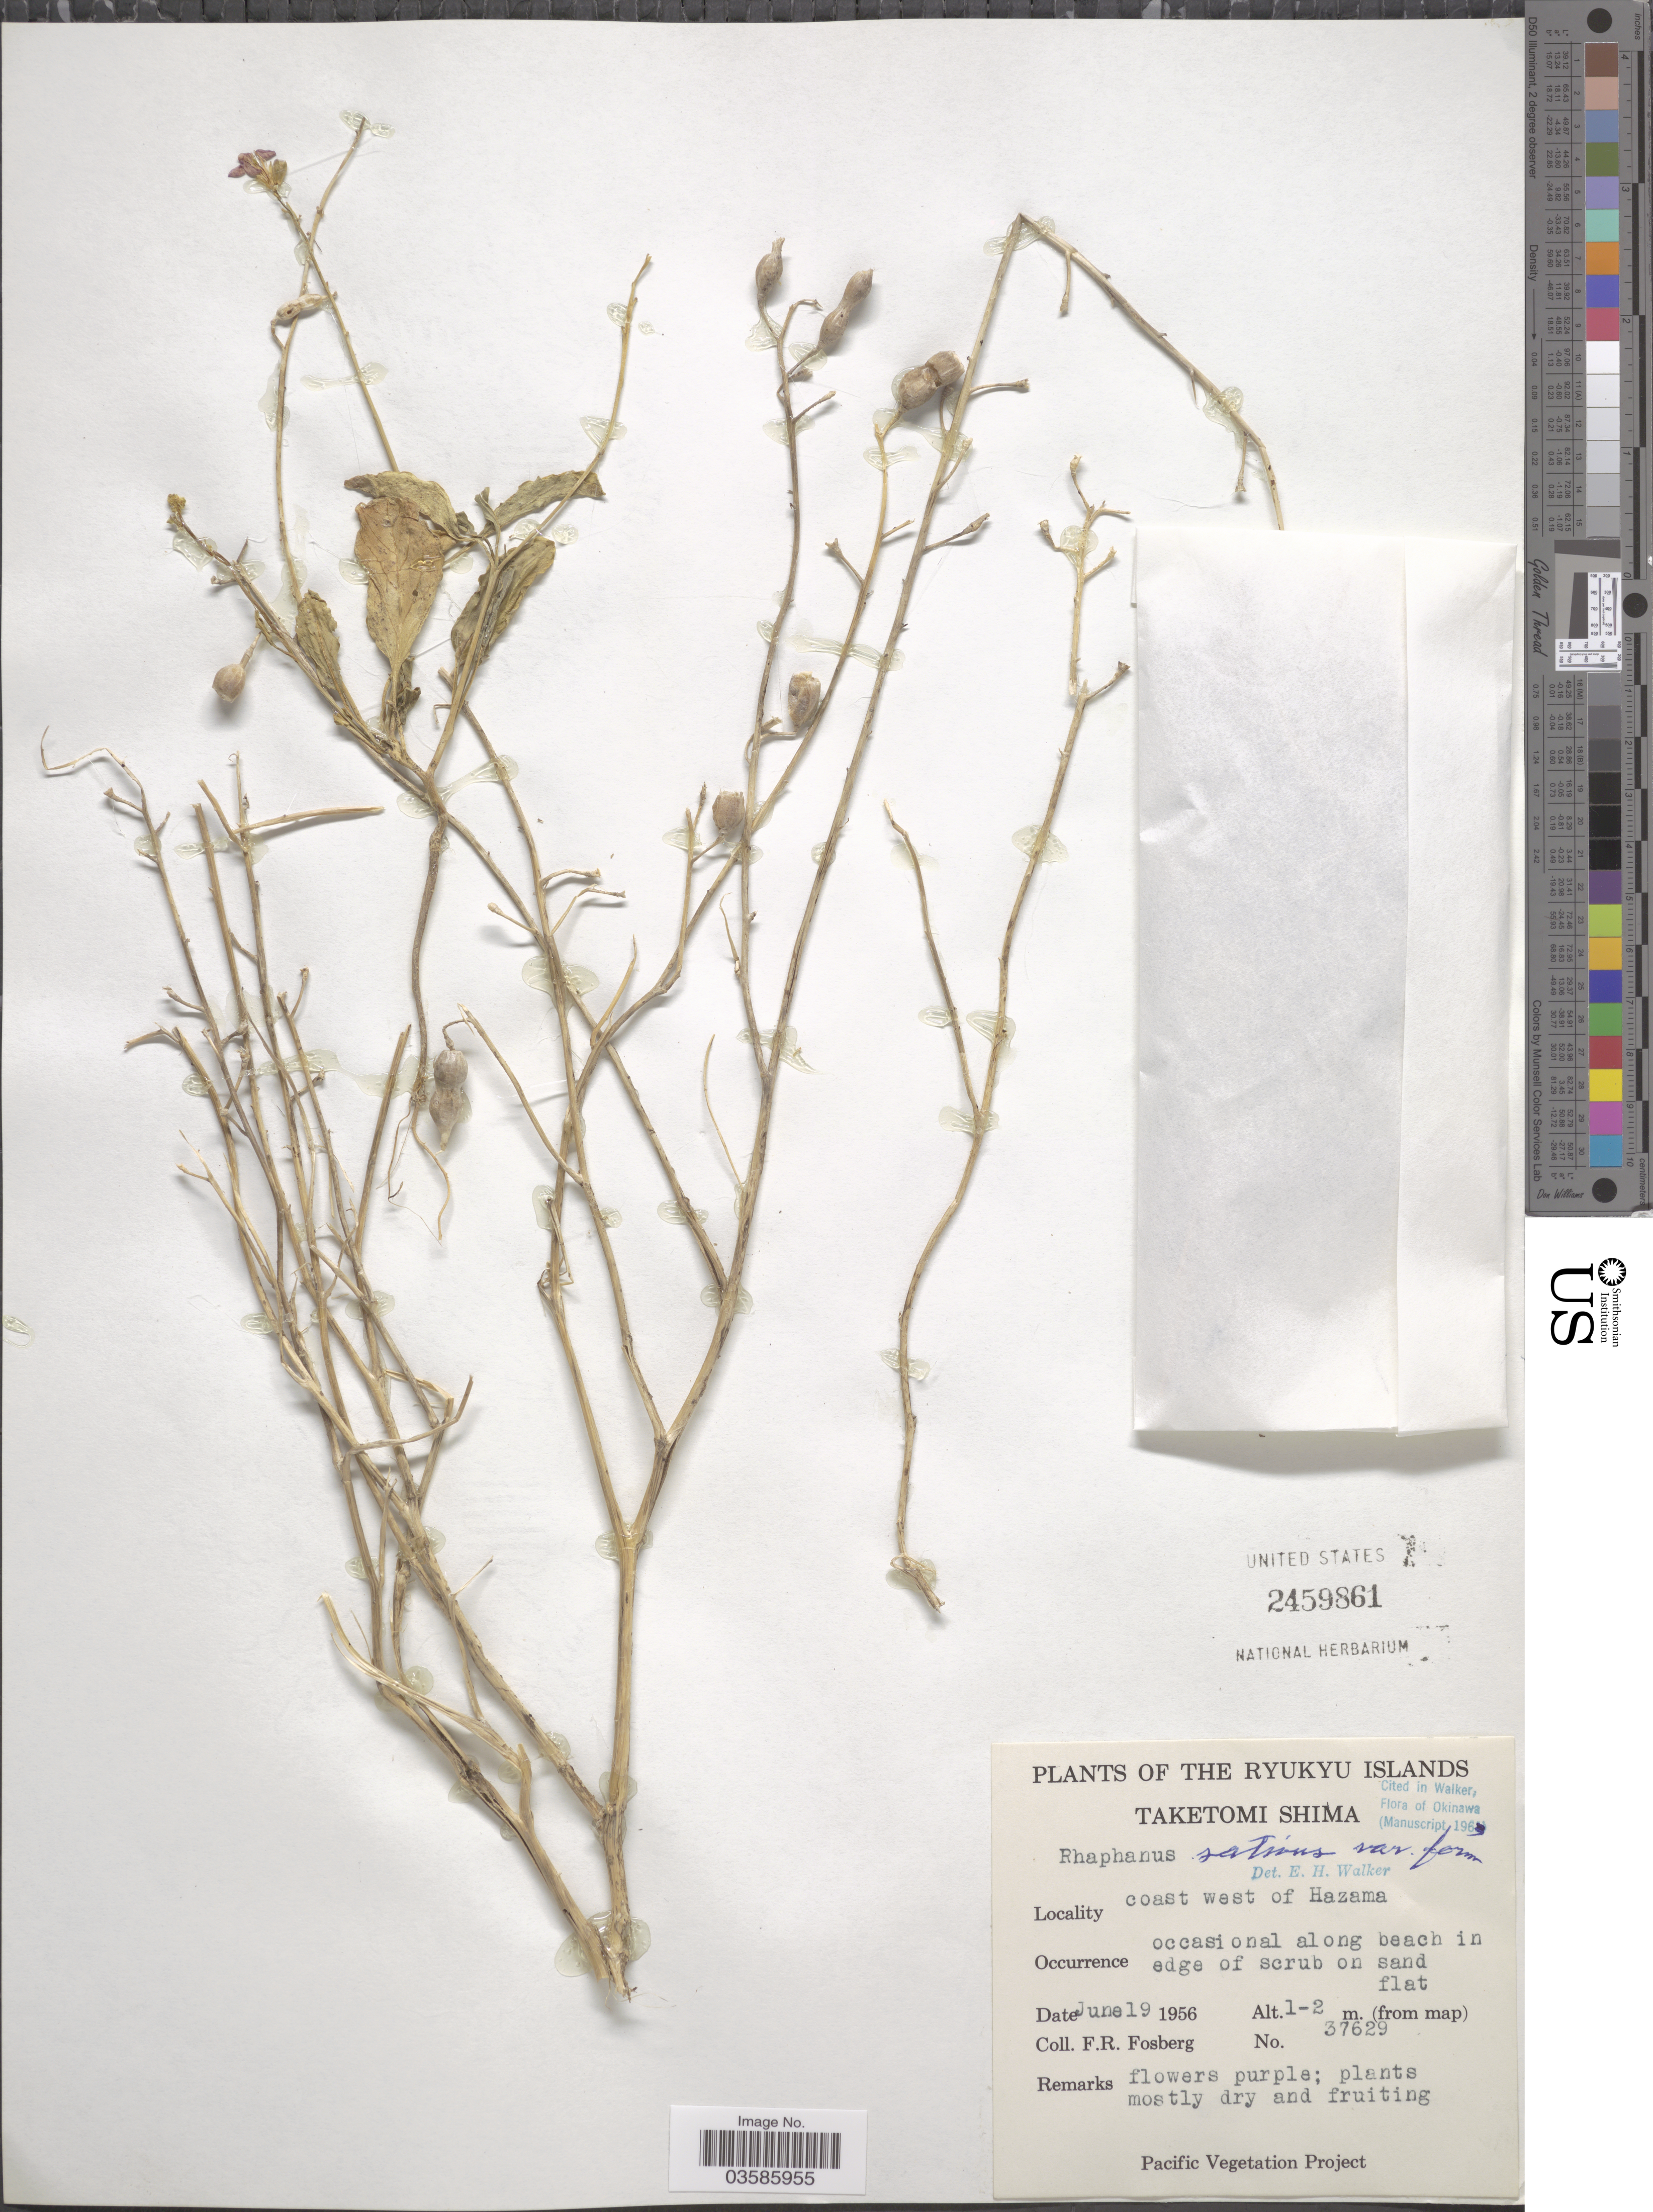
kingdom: Plantae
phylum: Tracheophyta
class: Magnoliopsida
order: Brassicales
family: Brassicaceae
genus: Raphanus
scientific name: Raphanus sativus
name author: L.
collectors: F. R. Fosberg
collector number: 37629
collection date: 1956-06-19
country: Japan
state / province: Okinawa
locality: The Ryukyu Islands, Taketomi Shima. Coast west of Hazama.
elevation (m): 1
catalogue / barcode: US 2459861